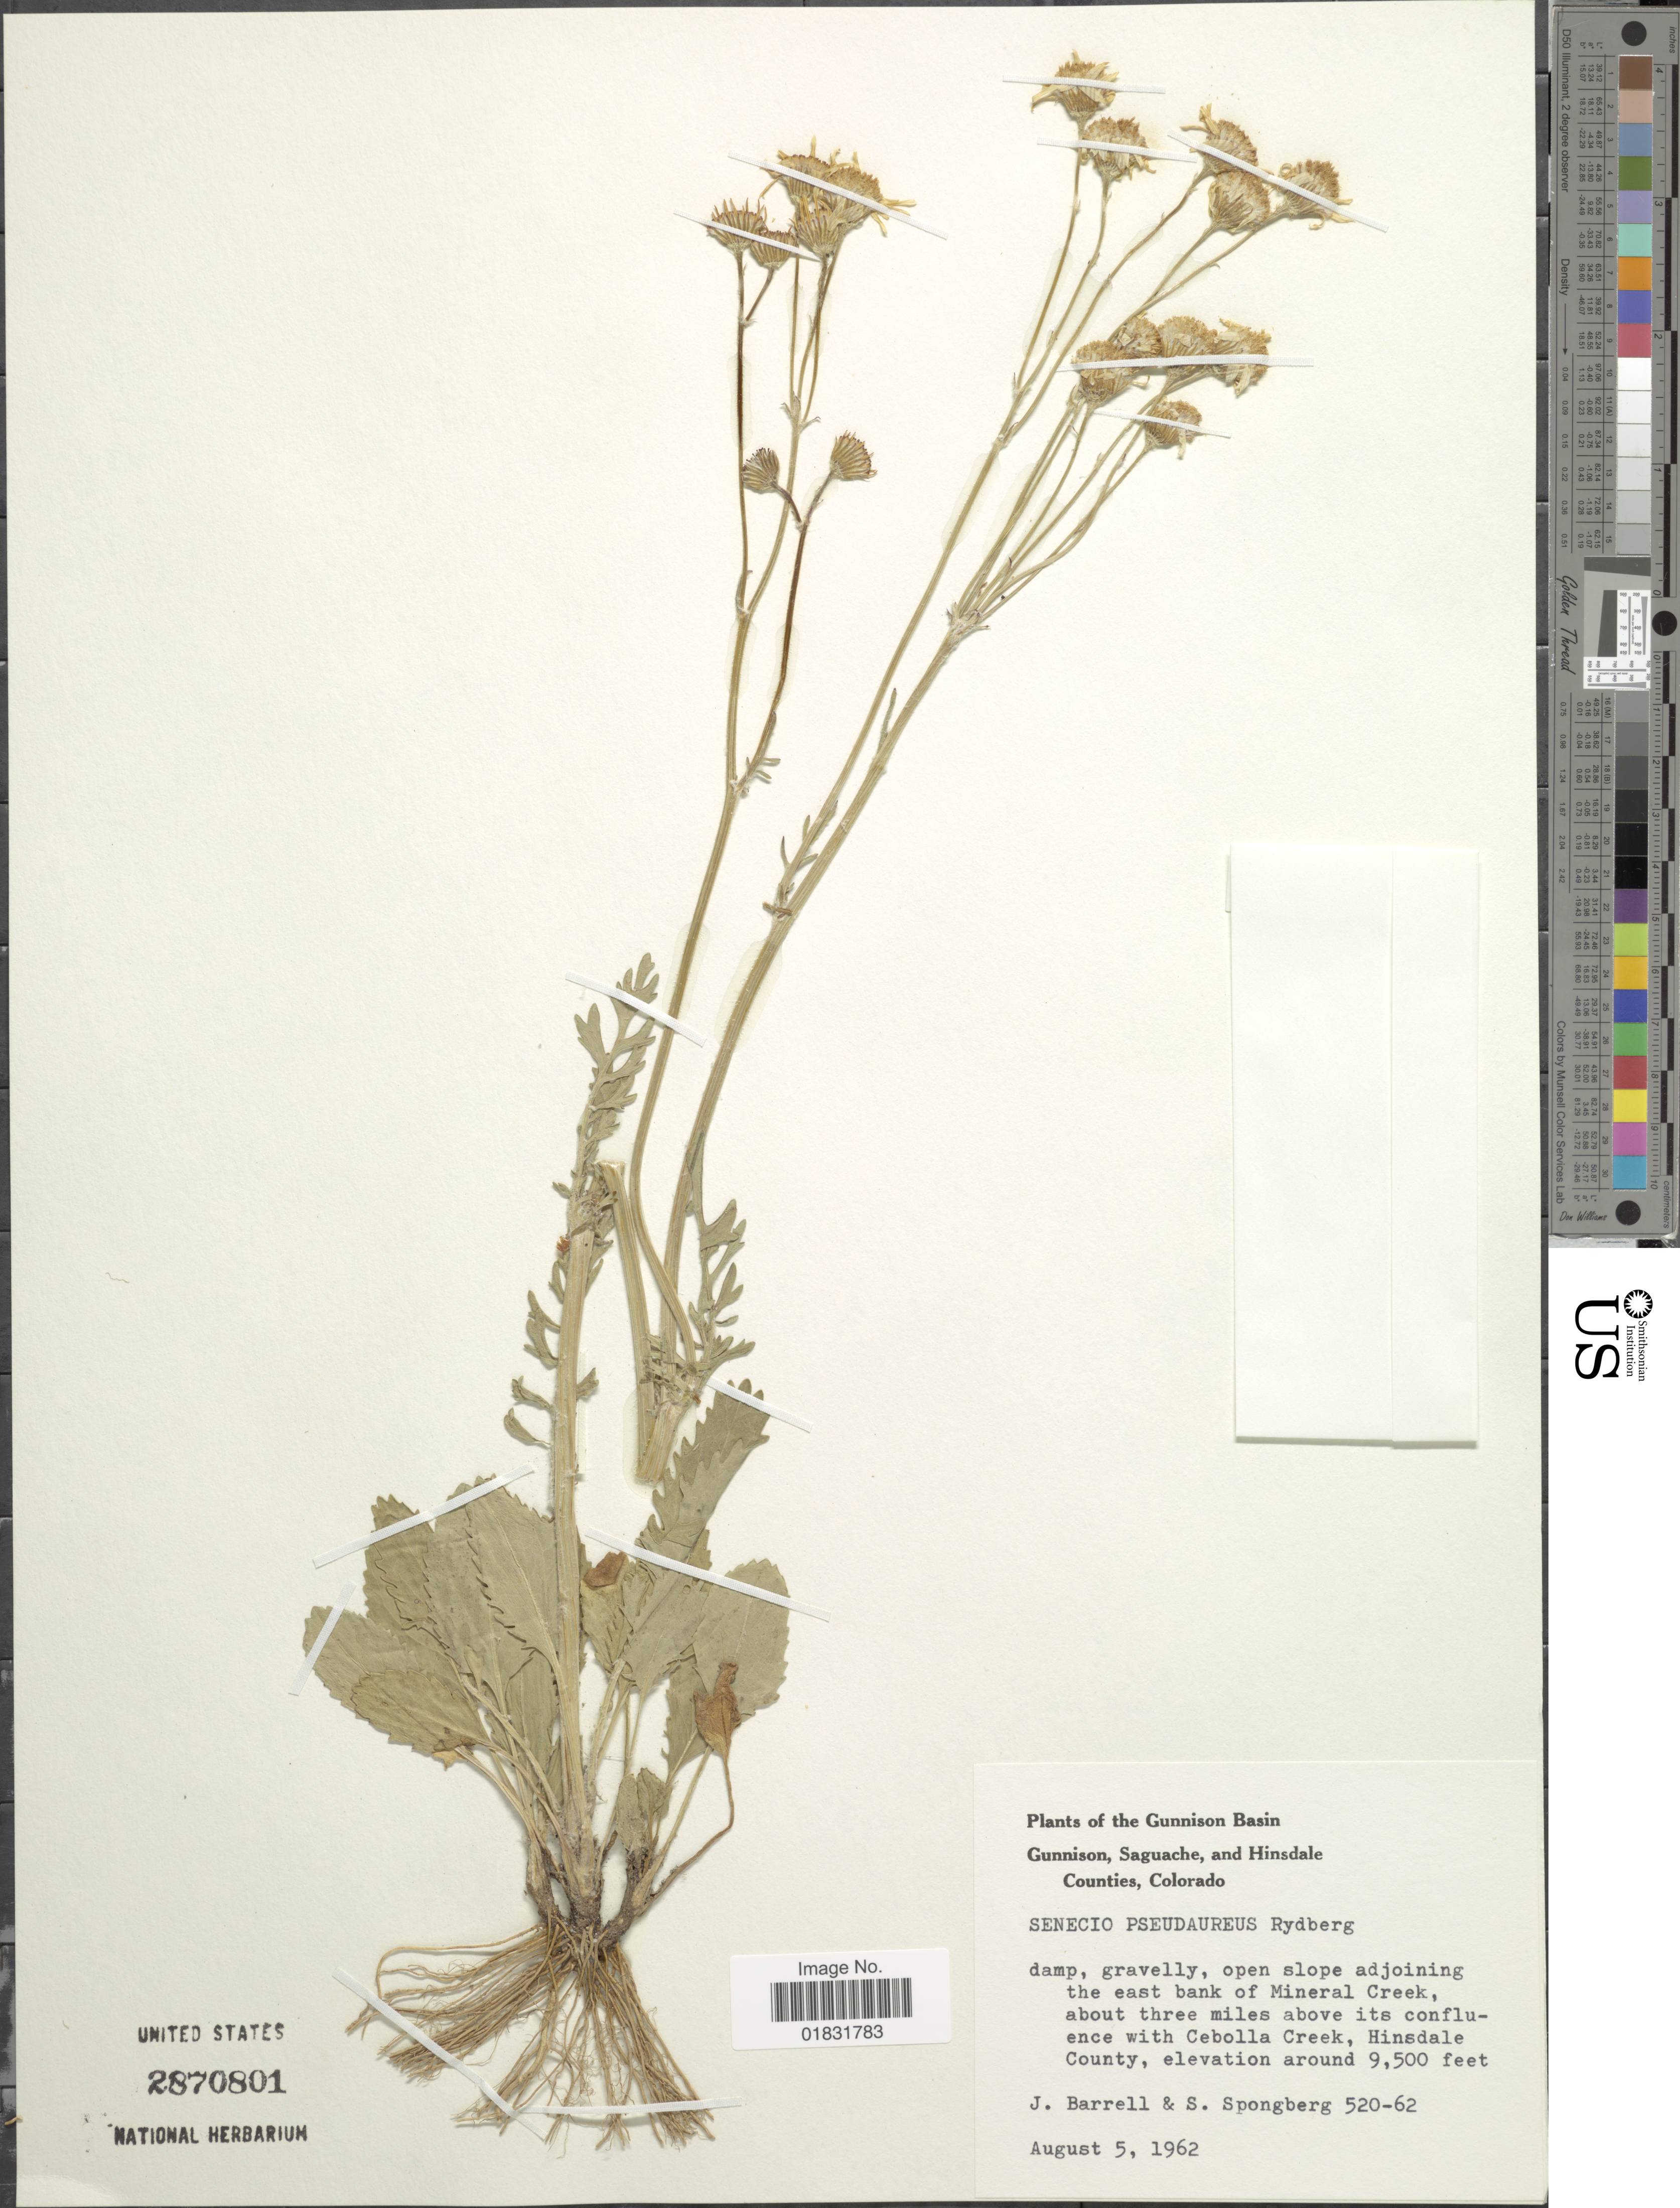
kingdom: Plantae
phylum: Tracheophyta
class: Magnoliopsida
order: Asterales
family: Asteraceae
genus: Packera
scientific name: Packera pseudaurea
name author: (Rydb.) W.A. Weber & Á. Löve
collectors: J. Barrell & S. A.Spongberg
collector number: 520-62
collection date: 1962-08-05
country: United States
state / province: Colorado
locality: The Gunnison Basin Gunnison, Saguache, and Hinsdale Counties, open slope adjoiniing the east bank of Mineral Creek, and three miles above its confluence with Cebolla Creek, Hinsdale County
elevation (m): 2896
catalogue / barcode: US 2870801